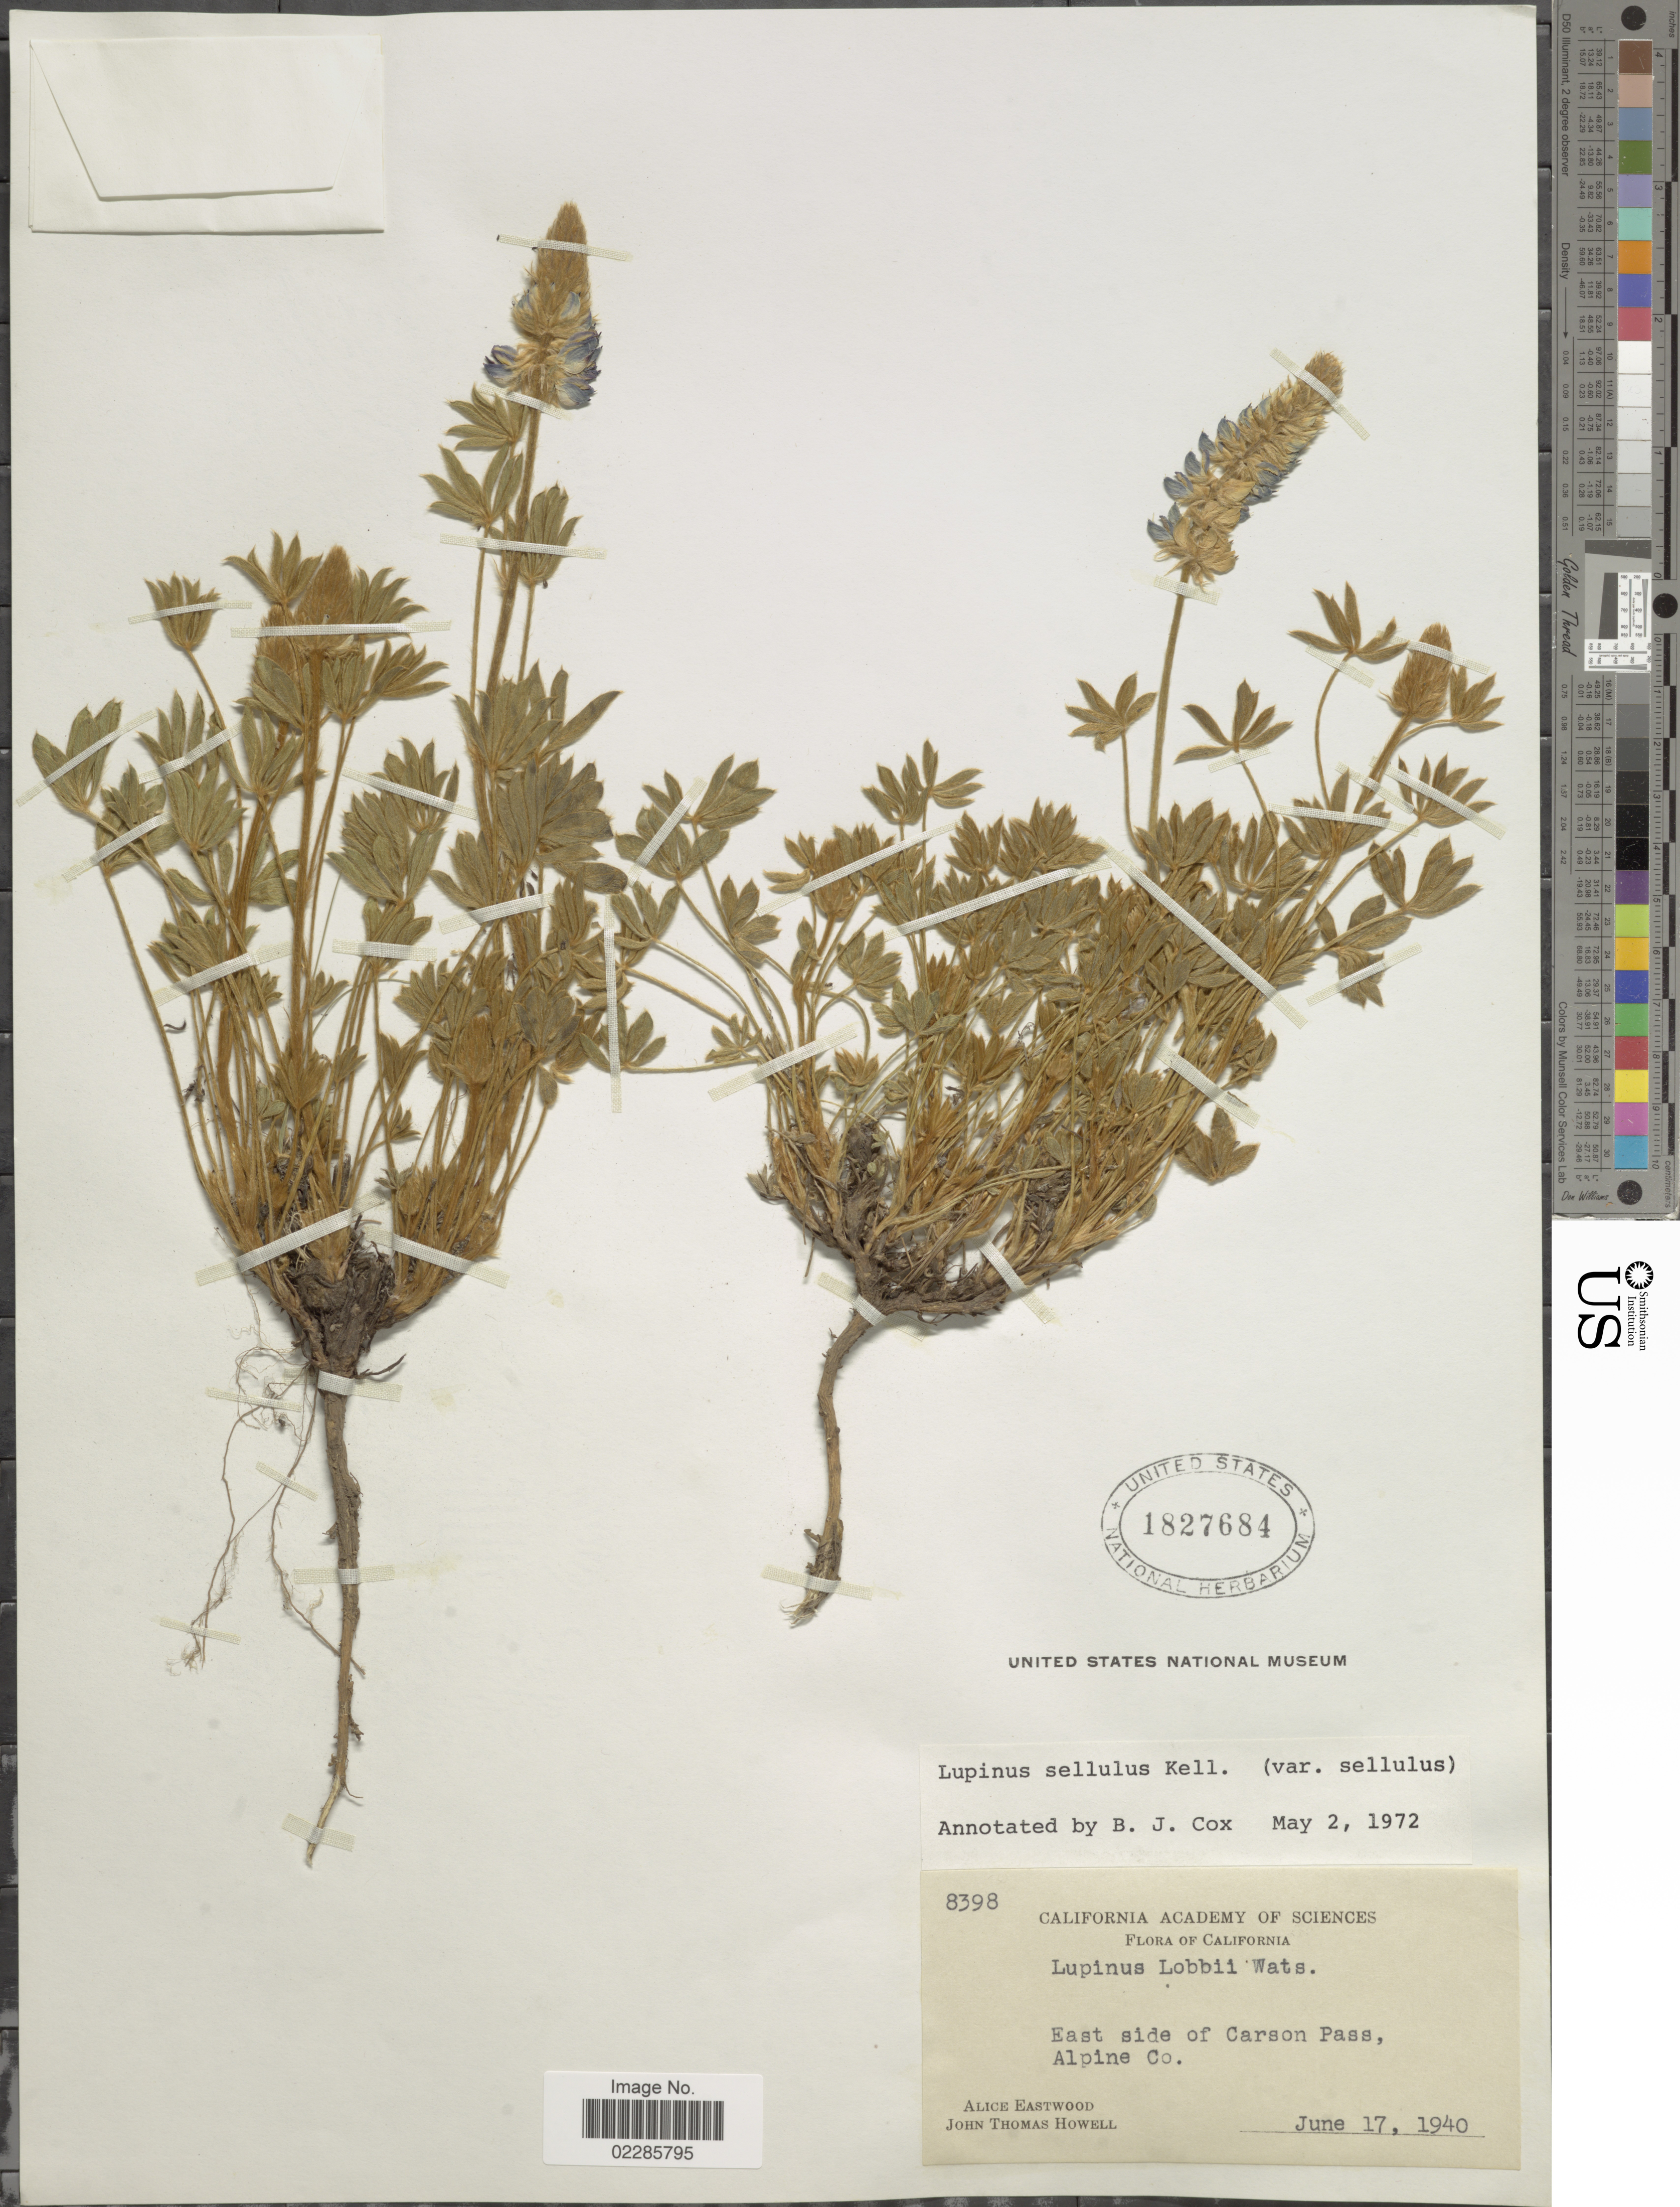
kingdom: Plantae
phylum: Tracheophyta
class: Magnoliopsida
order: Fabales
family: Fabaceae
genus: Lupinus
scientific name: Lupinus sellulus var. sellulus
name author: Kellogg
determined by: Cox, B. J.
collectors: A. Eastwood & J. T. Howell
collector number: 8398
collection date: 1940-06-17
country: United States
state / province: California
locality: East side of Carson Pass, Alpine Co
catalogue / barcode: US 1827684